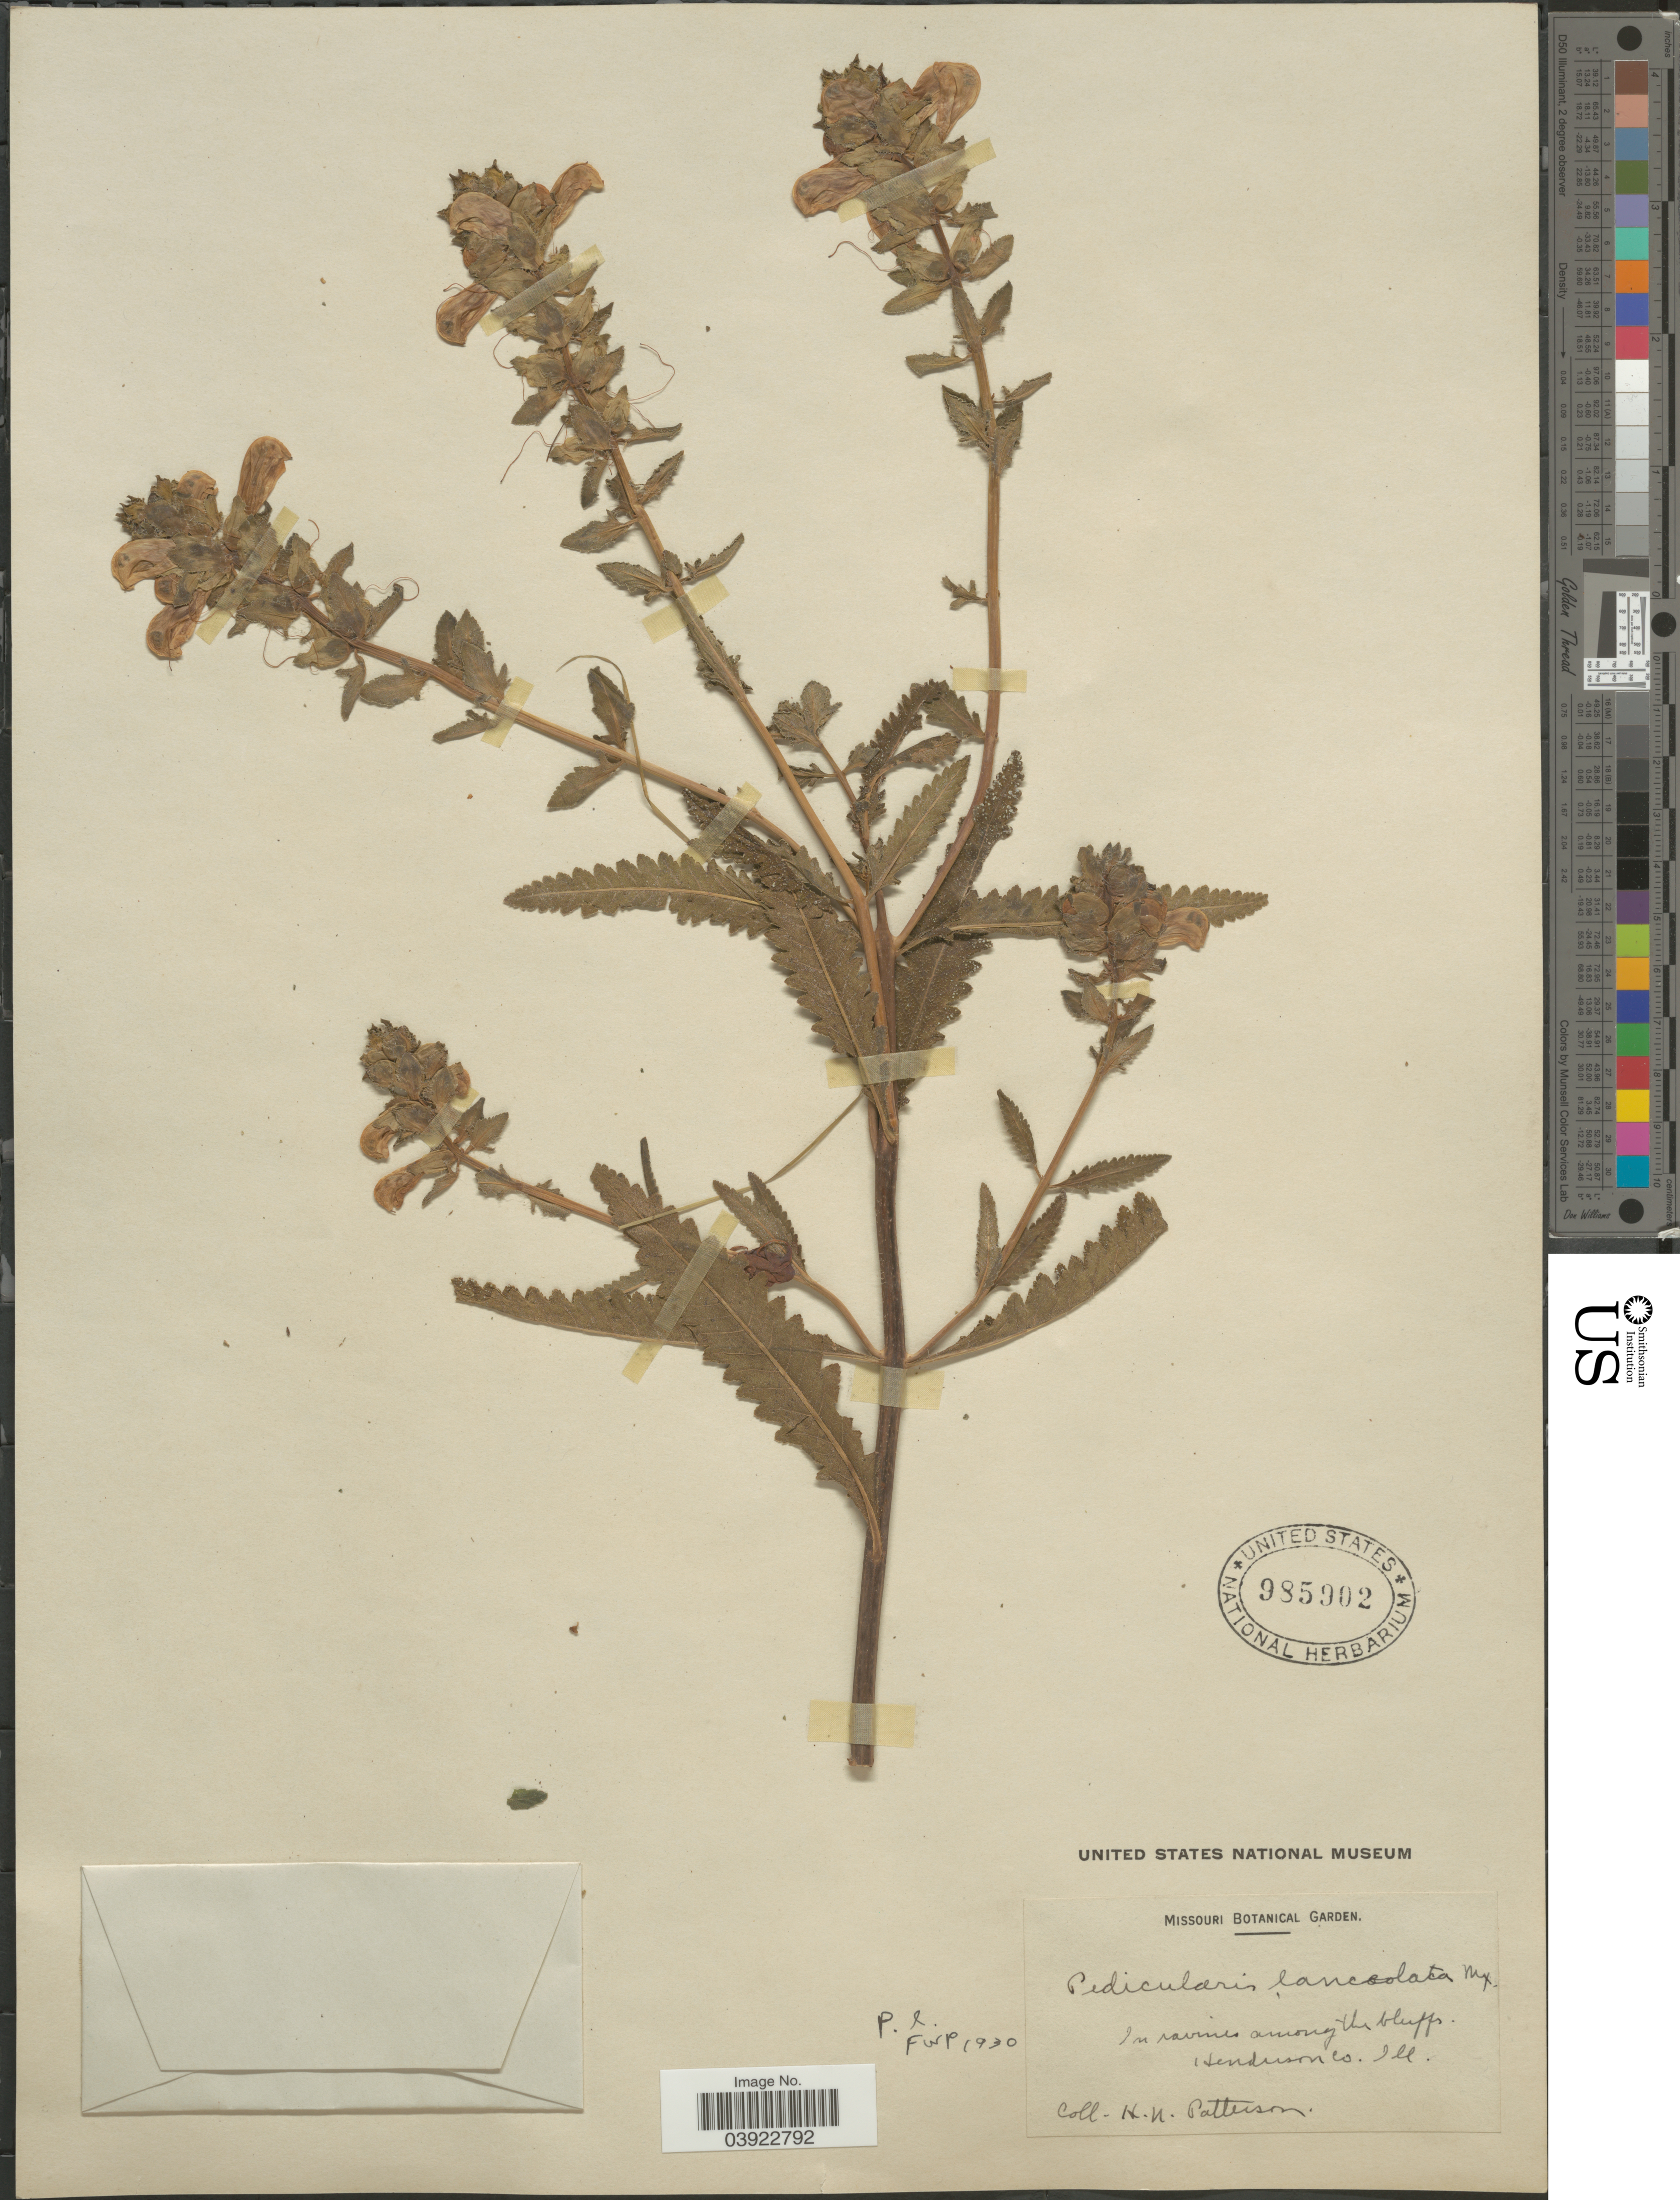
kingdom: Plantae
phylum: Tracheophyta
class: Magnoliopsida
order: Lamiales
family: Orobanchaceae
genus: Pedicularis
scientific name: Pedicularis lanceolata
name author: Michx.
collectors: H. N. Patterson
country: United States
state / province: Illinois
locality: In ravines among the bluffs. Henderson Co.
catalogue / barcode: US 985902